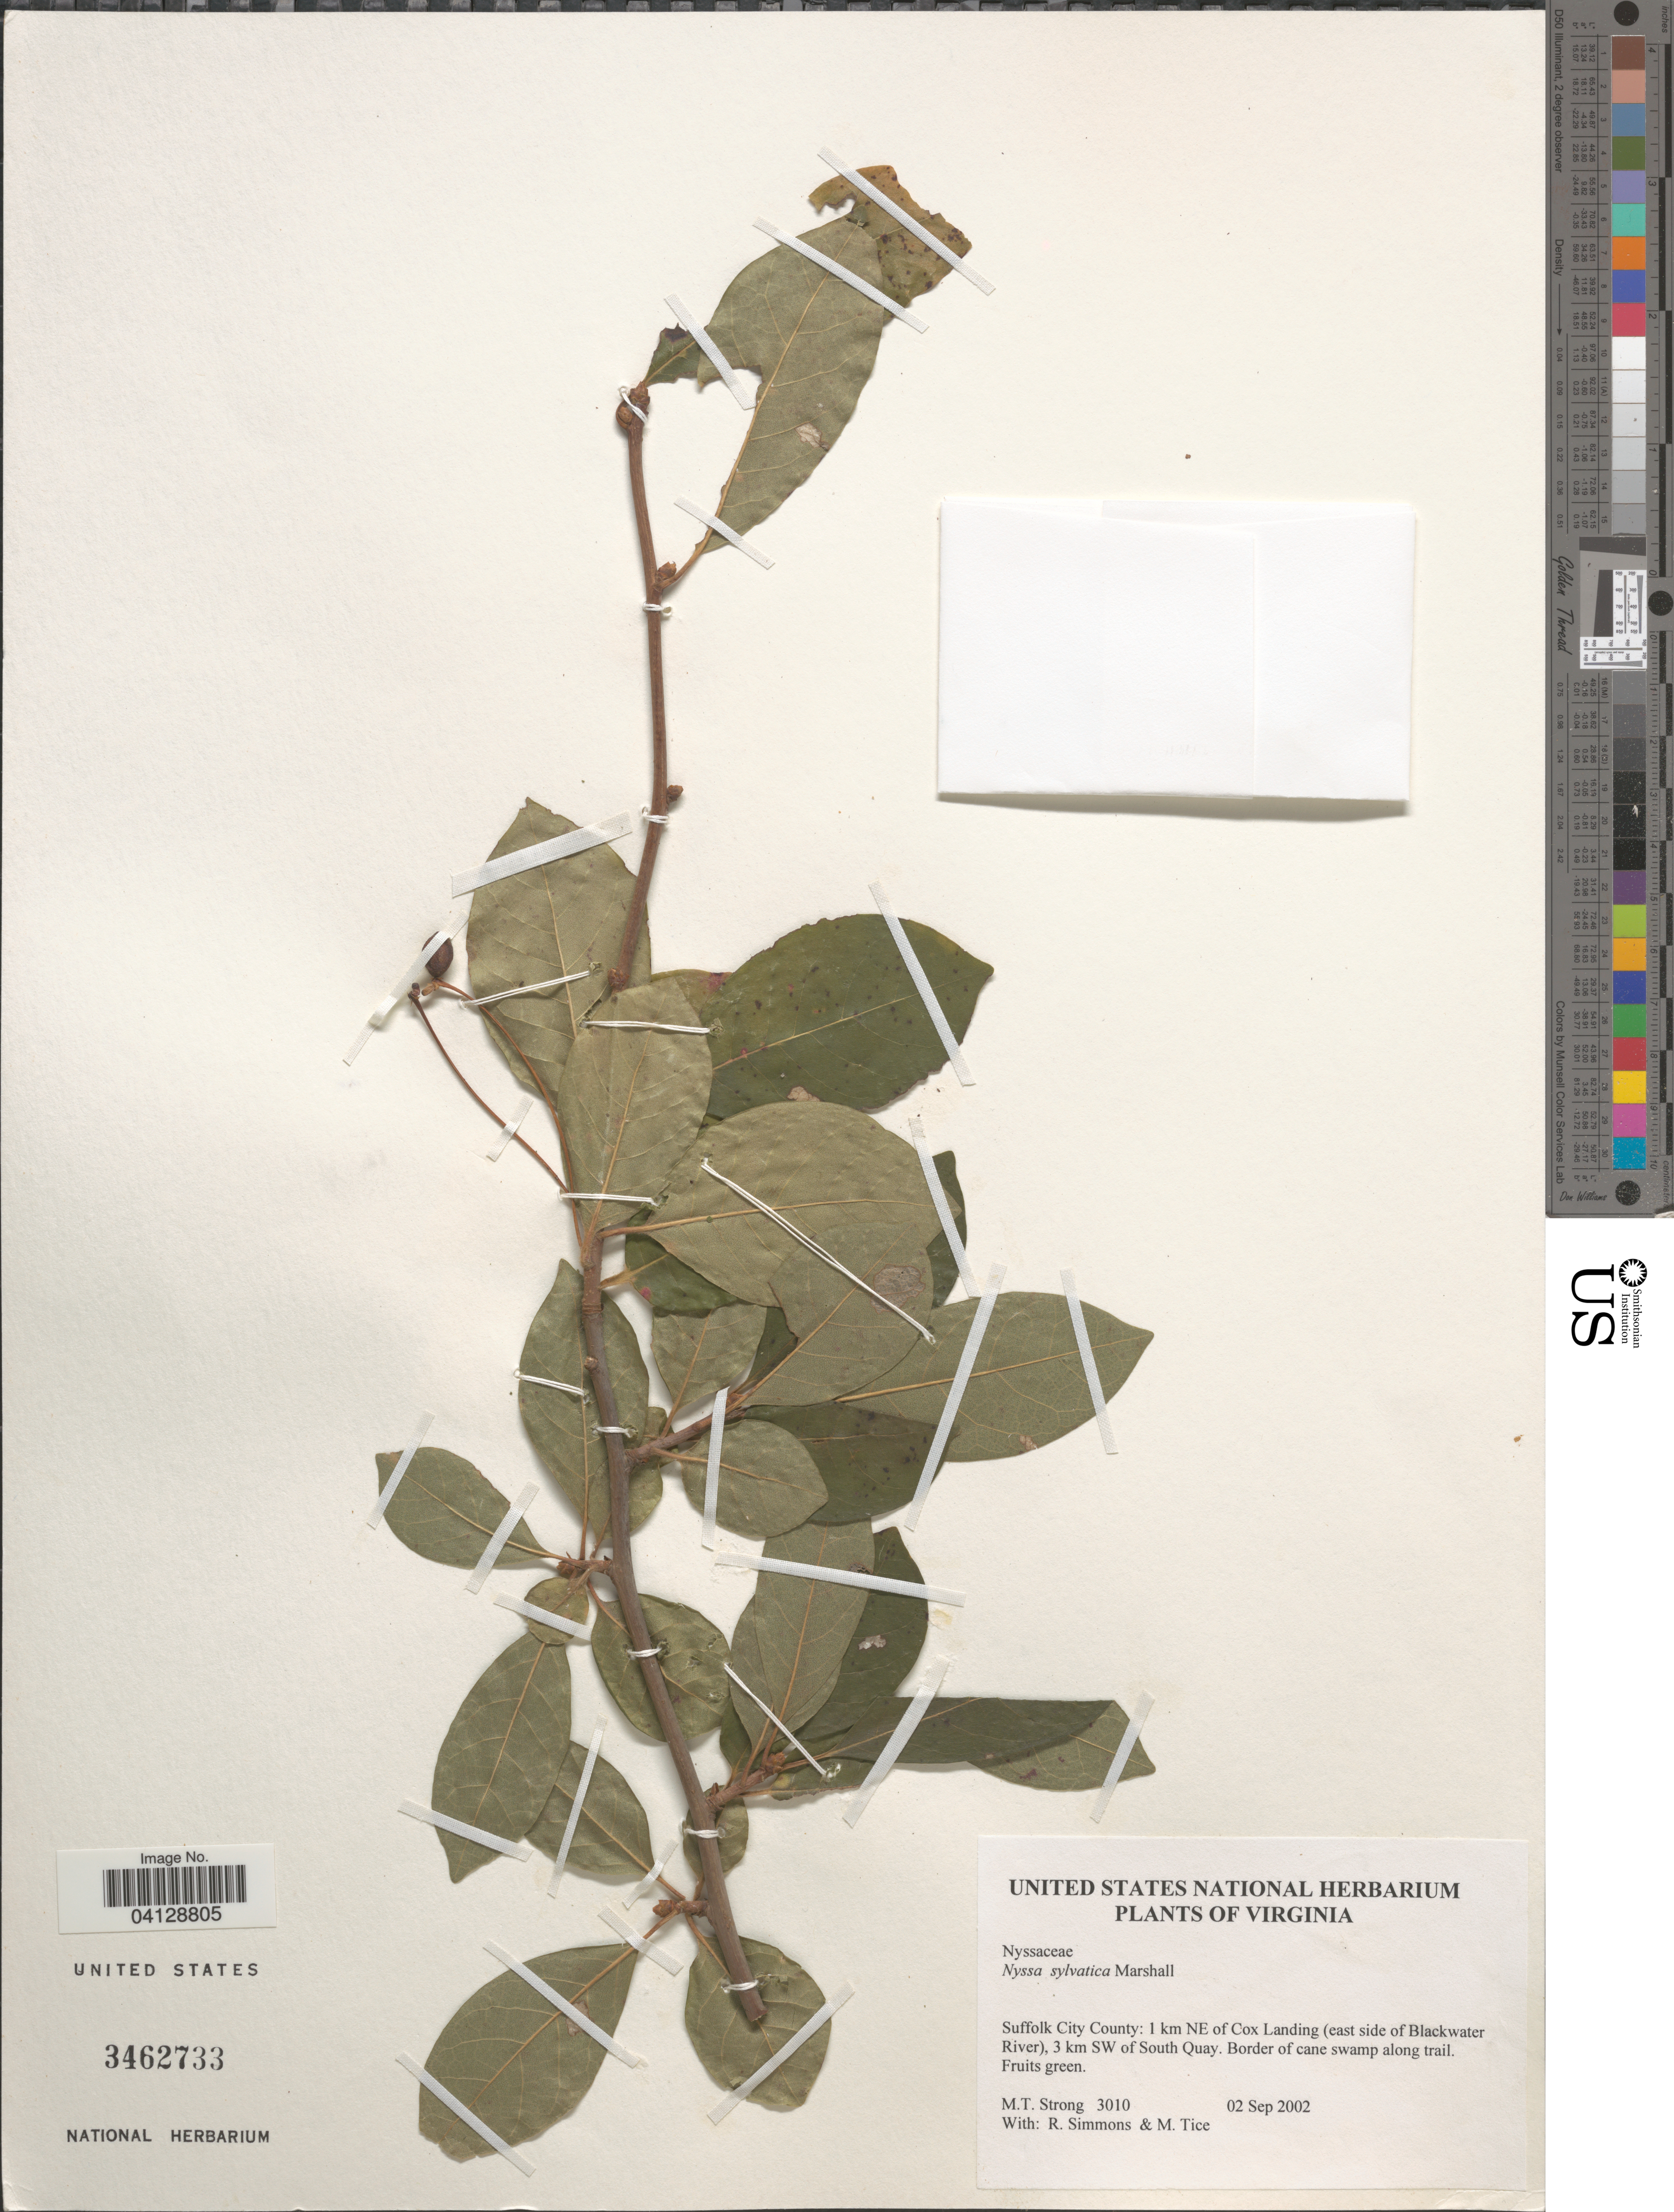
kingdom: Plantae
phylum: Tracheophyta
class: Magnoliopsida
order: Cornales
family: Nyssaceae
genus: Nyssa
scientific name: Nyssa sylvatica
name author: Marshall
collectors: M. T. Strong, R. Simmons & M. Tice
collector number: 3010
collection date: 2002-09-02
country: United States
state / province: Virginia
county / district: City of Suffolk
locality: Suffolk City County: 1 km NE of Cox Landing (east side of Blackwater River), 3 km SW of South Quay.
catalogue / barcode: US 3462733